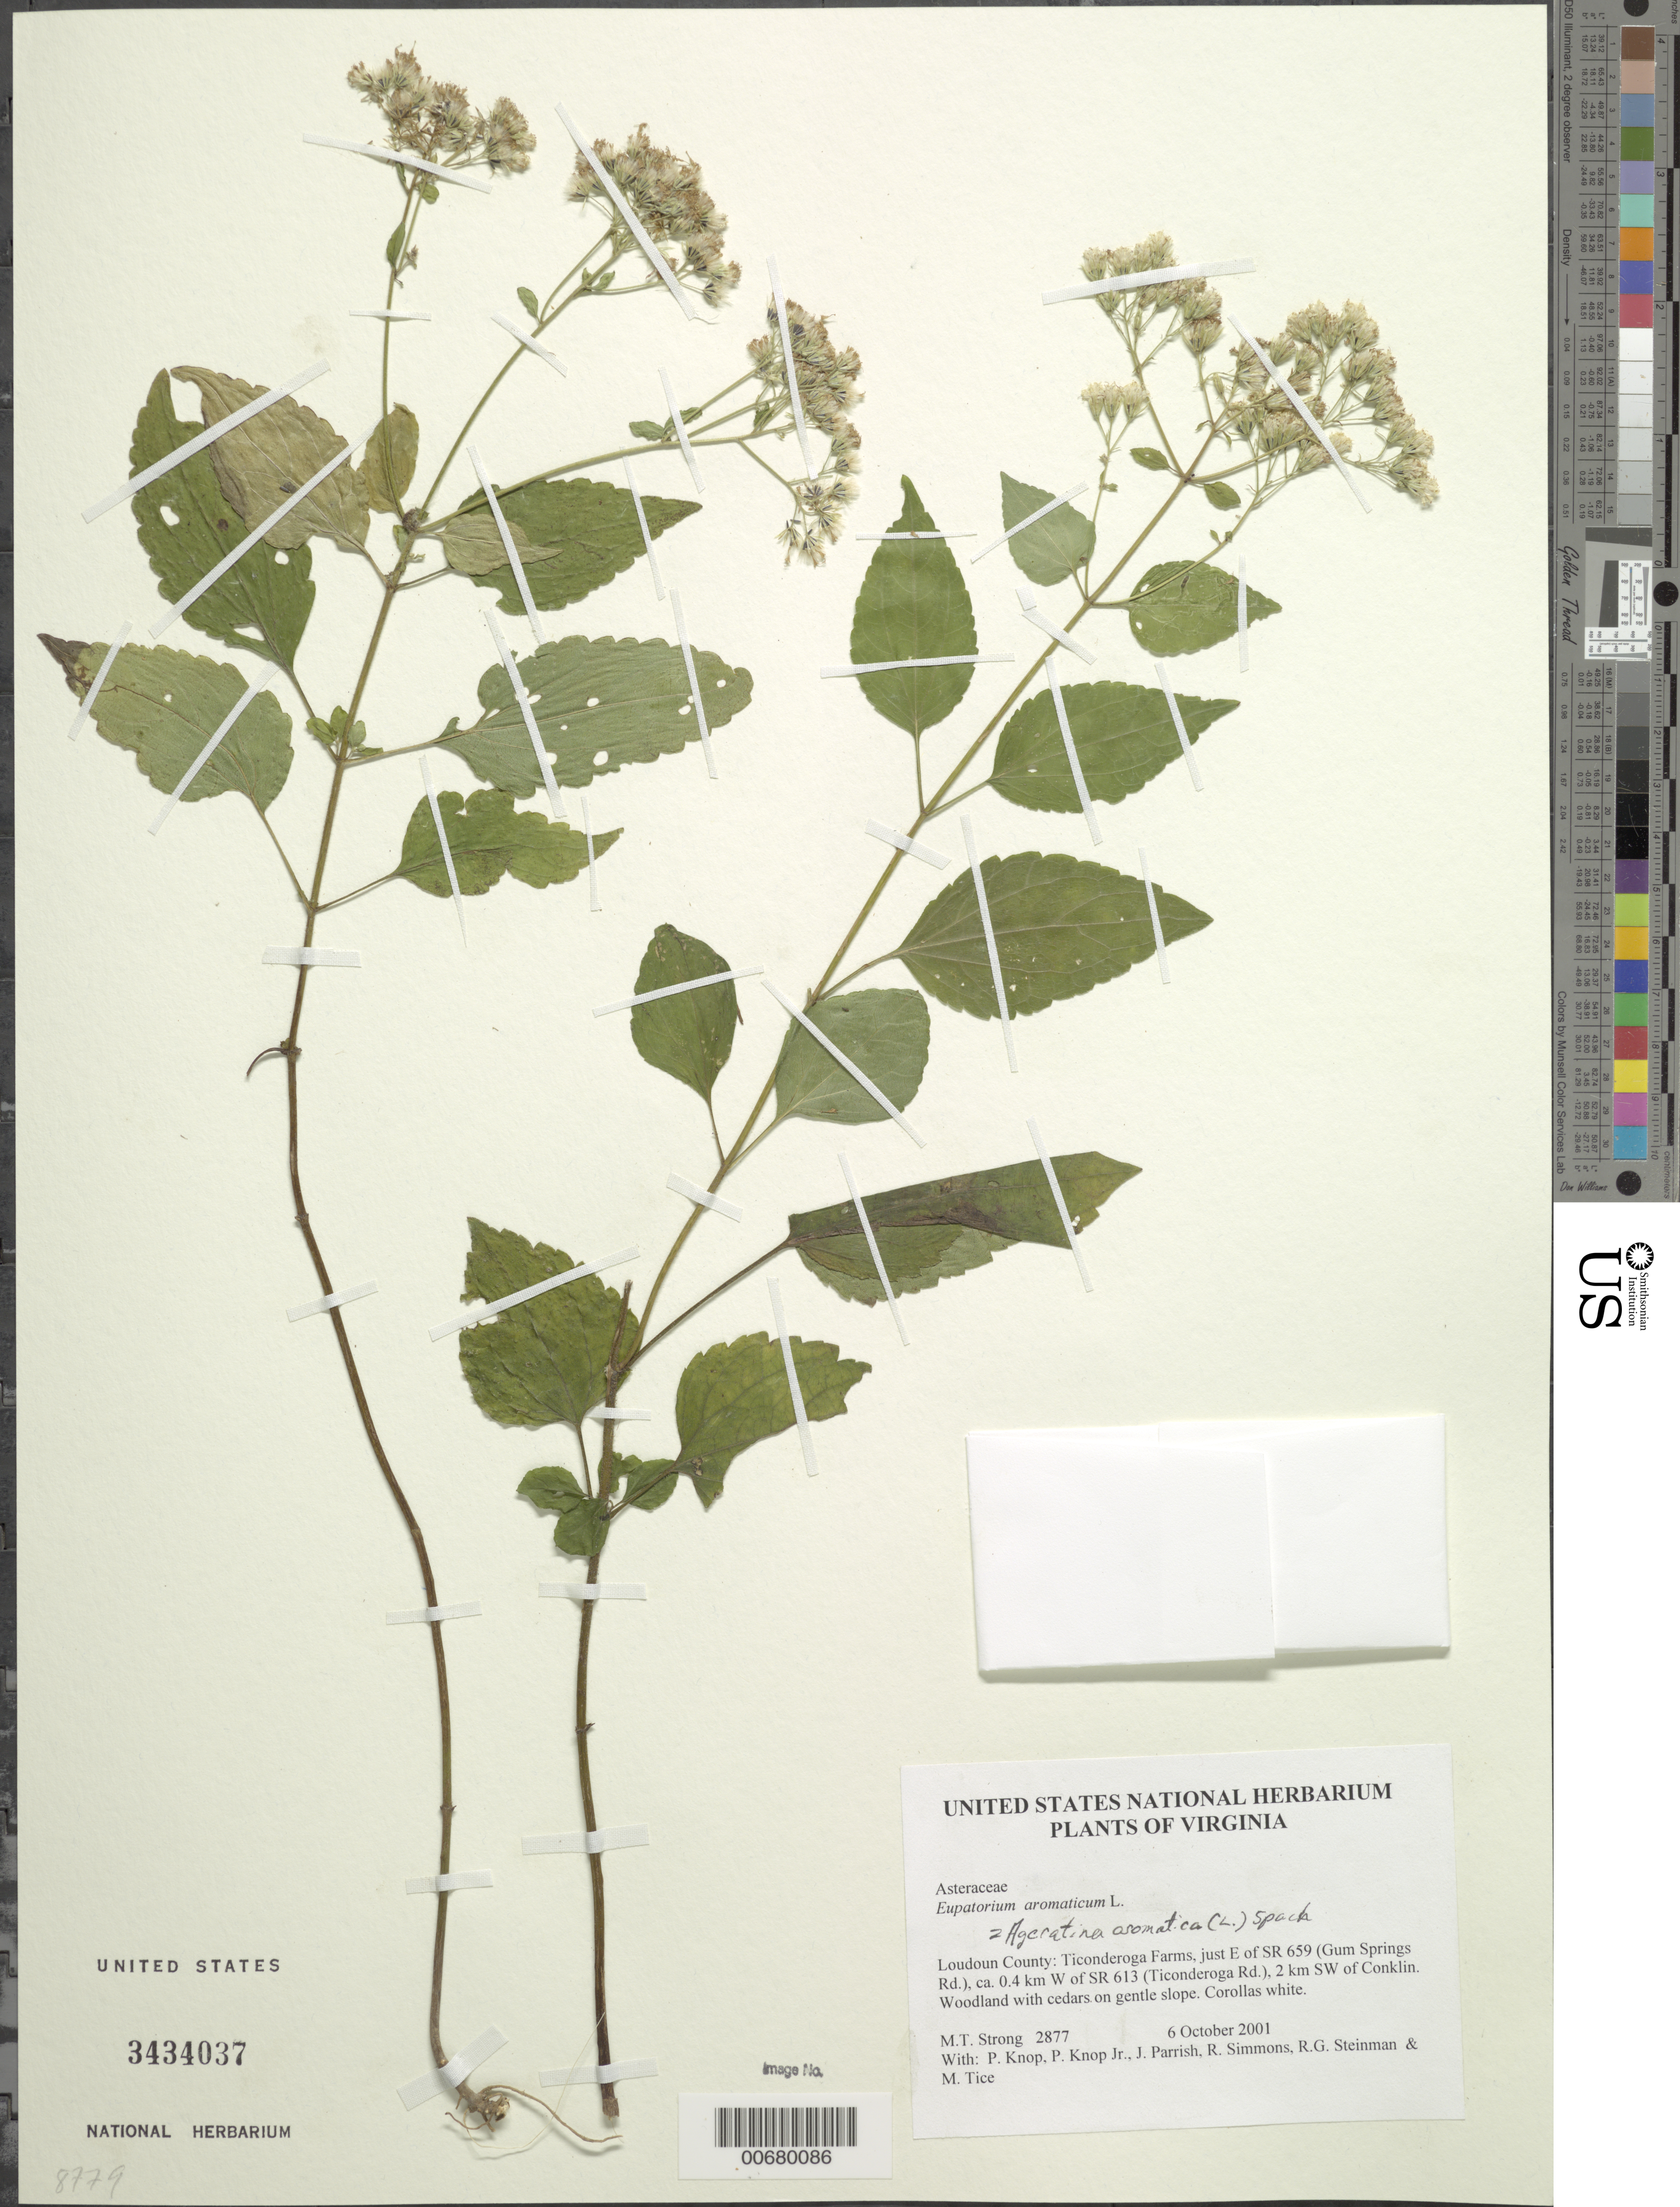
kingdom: Plantae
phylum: Tracheophyta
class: Magnoliopsida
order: Asterales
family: Asteraceae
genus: Ageratina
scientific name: Ageratina aromatica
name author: (L.) Spach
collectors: M. T. Strong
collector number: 2877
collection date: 2001-10-06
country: United States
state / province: Virginia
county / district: Loudoun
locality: Ticonderoga Farms, just E of SR 659, ca. 0.4 km W of SR 613, 2 km SW of Conklin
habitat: Woodland with cedars on gentle slope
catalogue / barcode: US 3434037